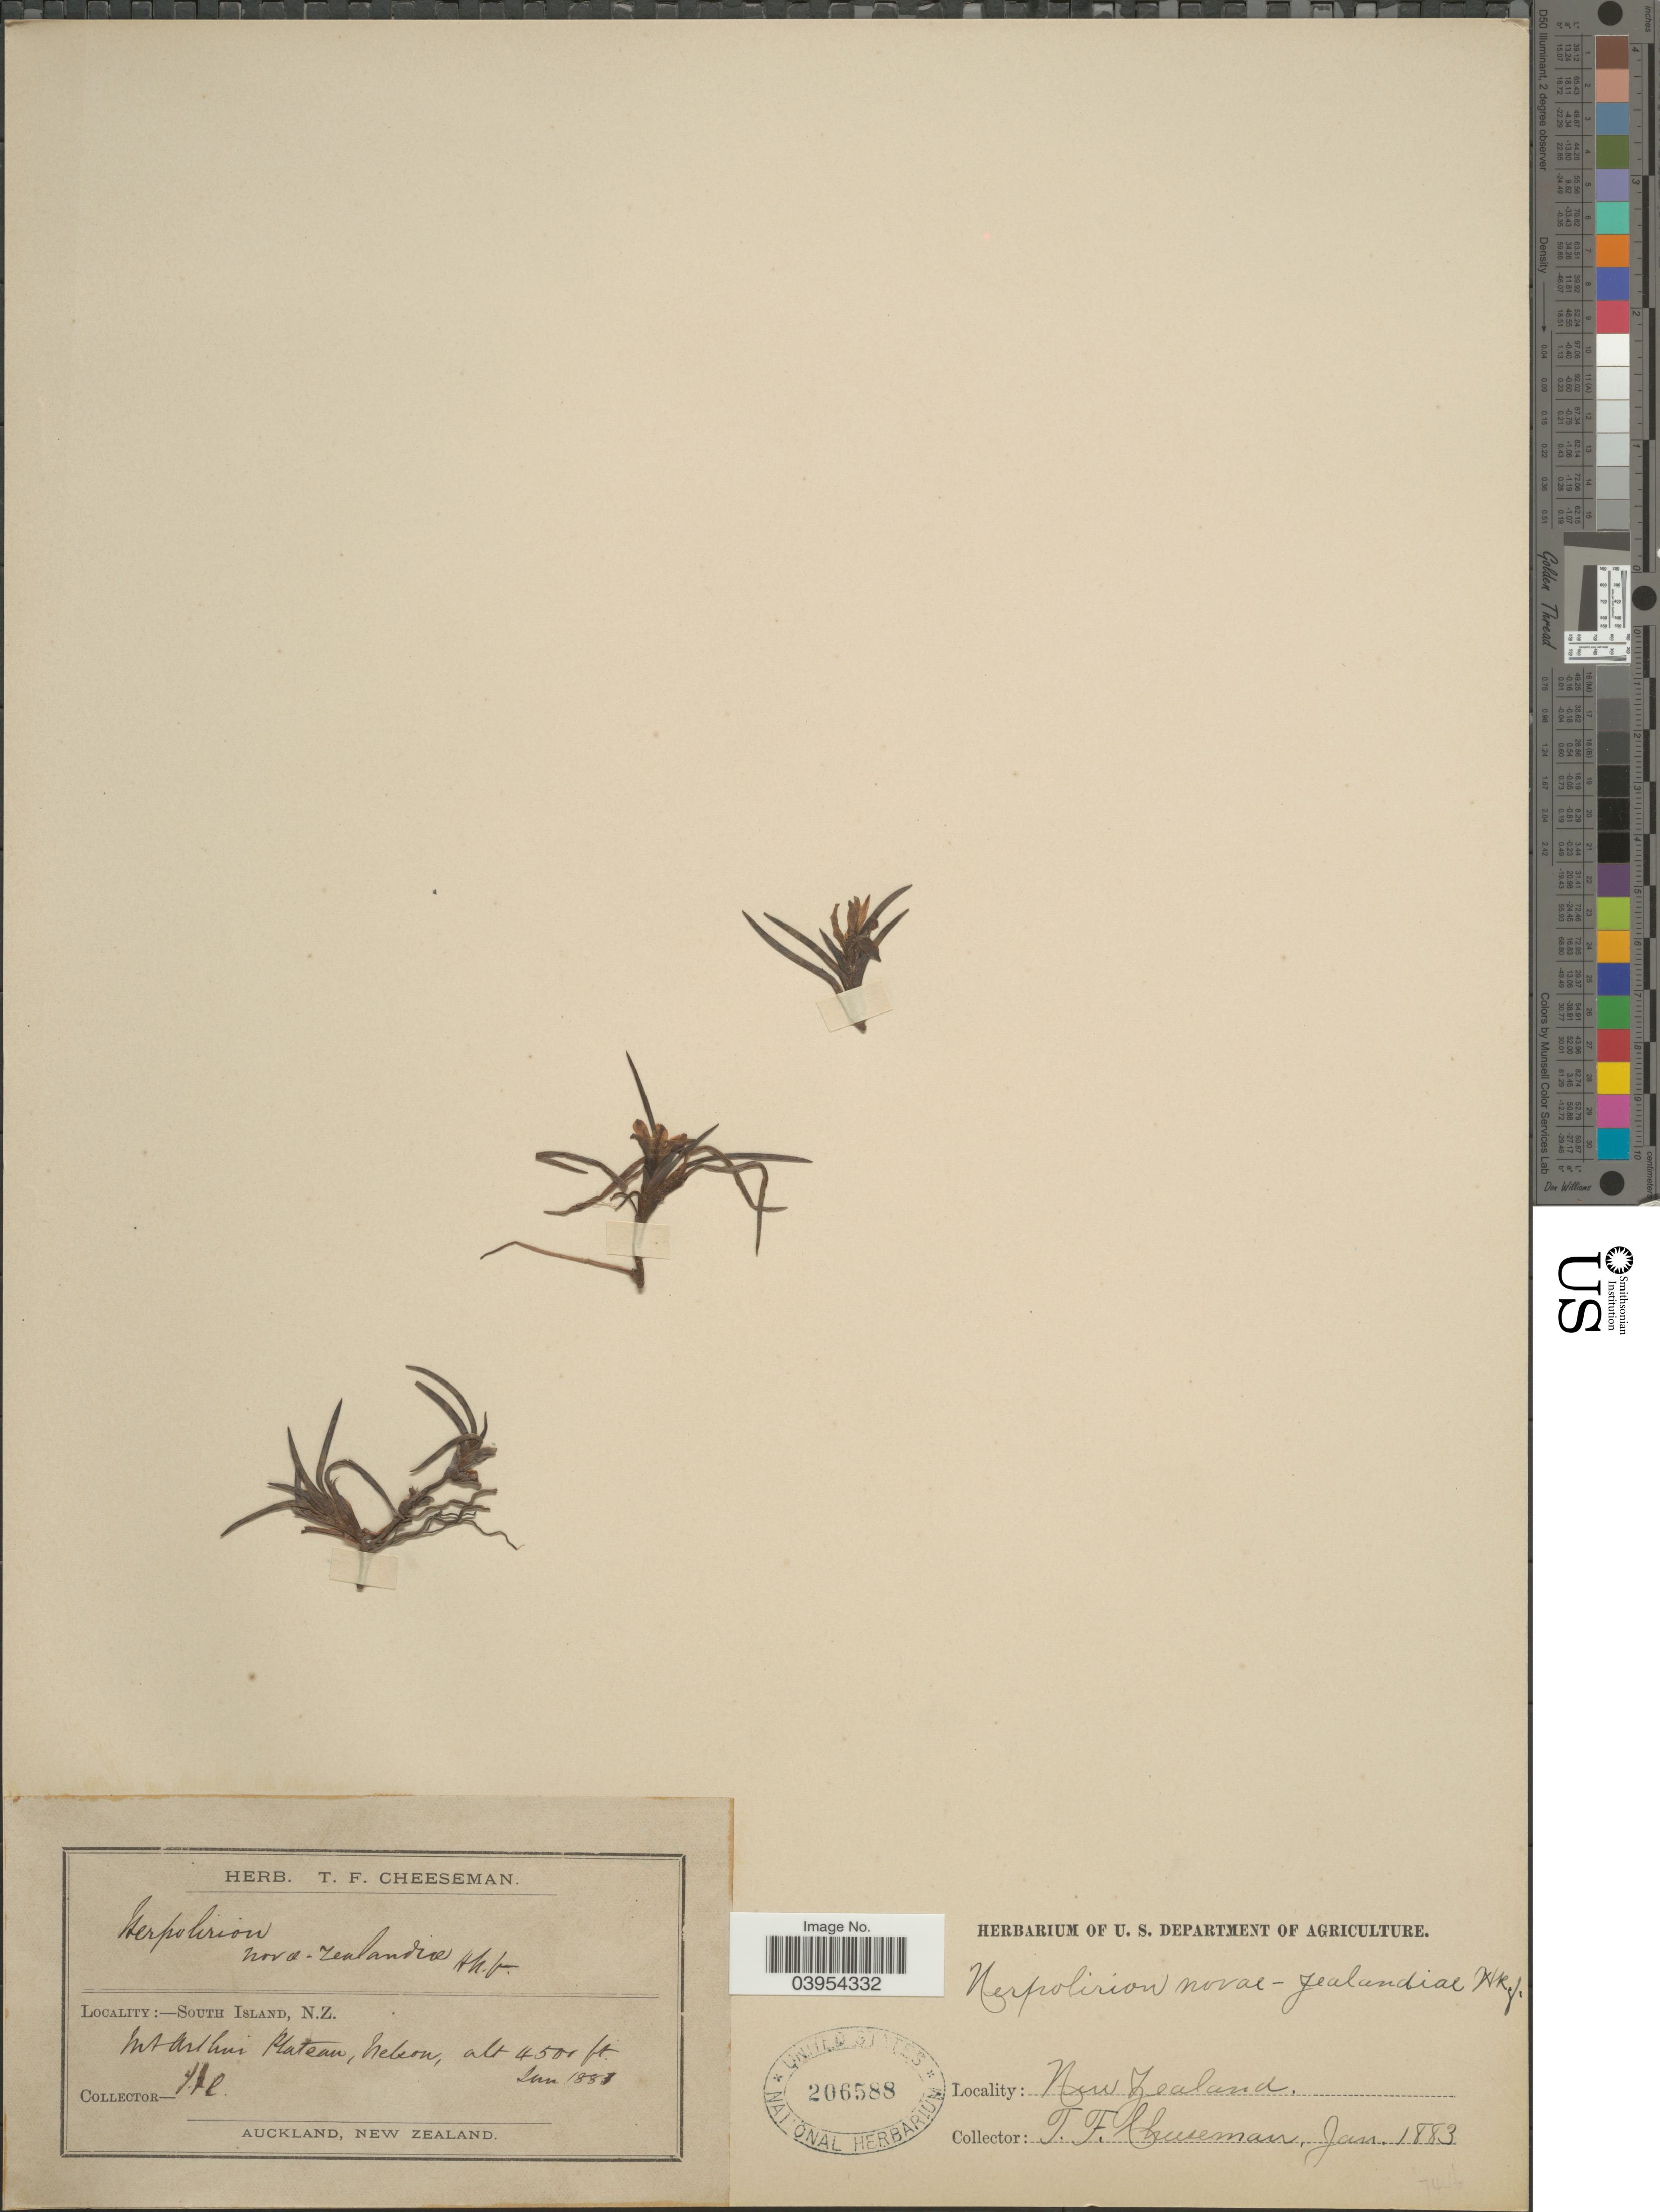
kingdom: Plantae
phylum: Tracheophyta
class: Liliopsida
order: Asparagales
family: Asphodelaceae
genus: Herpolirion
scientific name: Herpolirion novae-zeylandiae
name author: Hook. f.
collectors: T. F. Cheeseman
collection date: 1883-01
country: New Zealand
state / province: Nelson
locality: South Island. Mt Arthur Plateau.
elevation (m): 1372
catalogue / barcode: US 206588